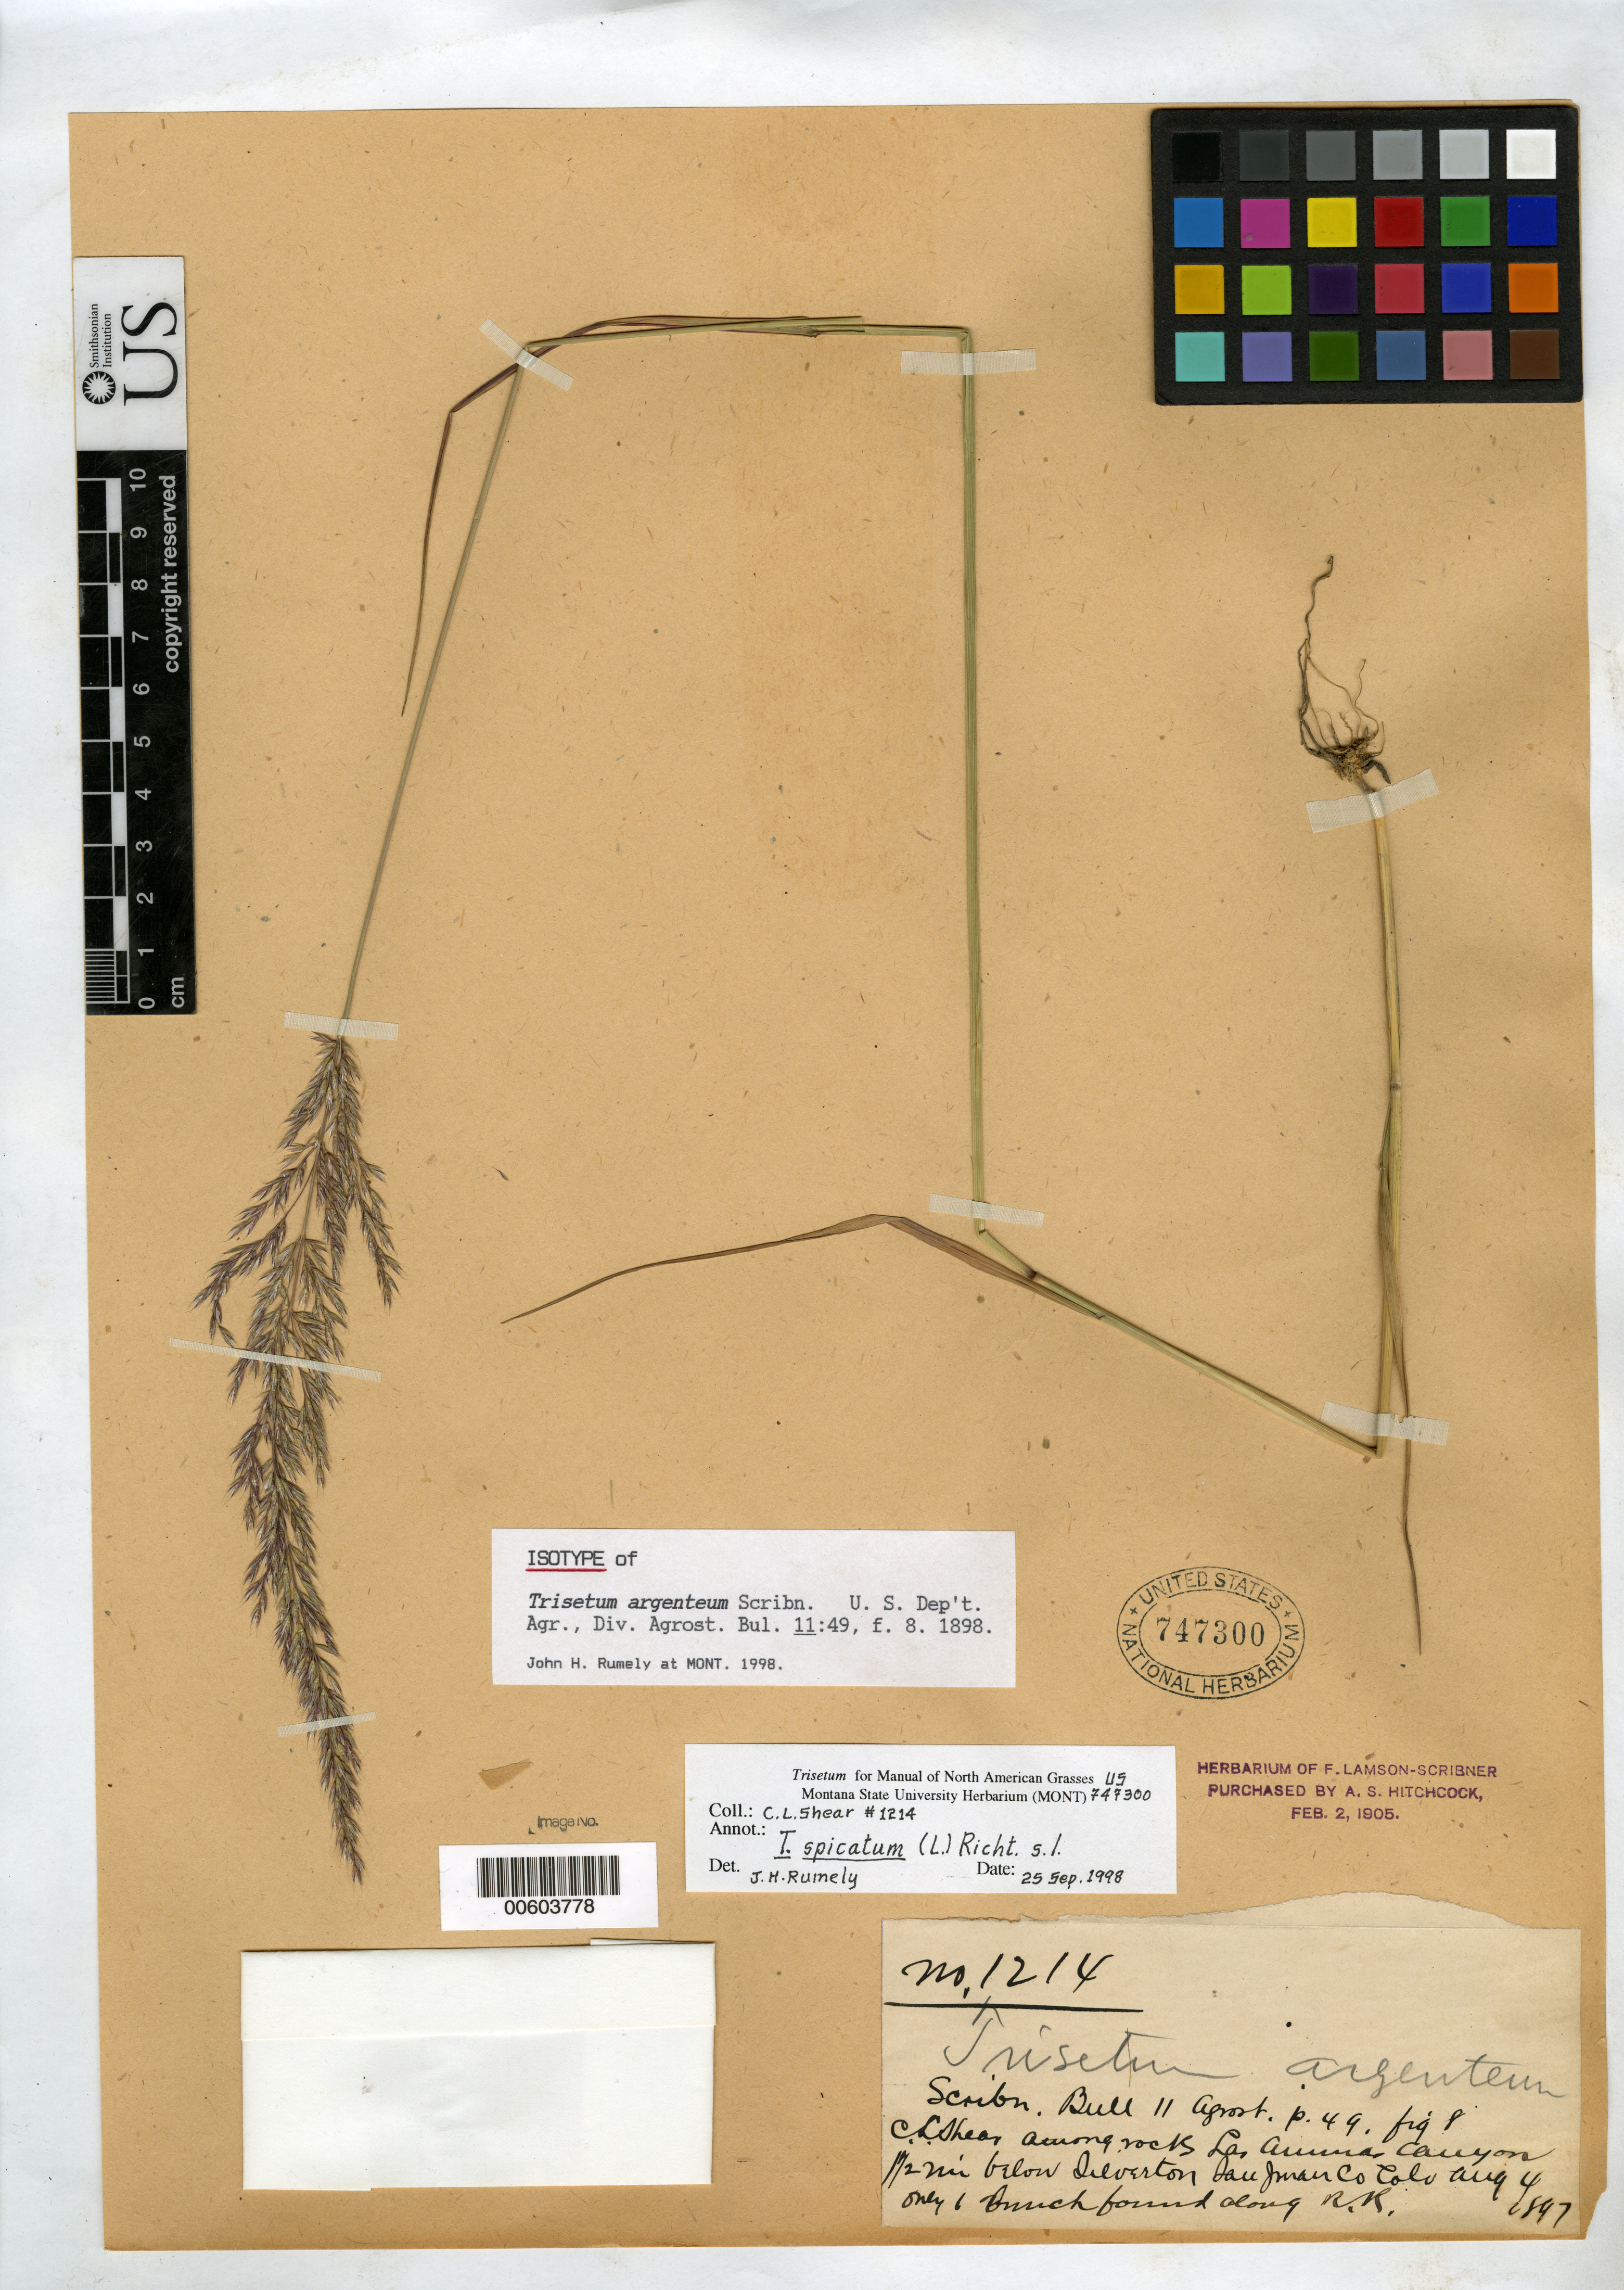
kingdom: Plantae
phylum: Tracheophyta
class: Liliopsida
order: Poales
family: Poaceae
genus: Trisetum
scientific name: Trisetum argenteum Scribn., nom. illeg.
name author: Scribn.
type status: Type Collection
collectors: C. L. Shear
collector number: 1214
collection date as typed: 04 Aug 1897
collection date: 1897-08-04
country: United States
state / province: Colorado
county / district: San Juan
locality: Near Silverton.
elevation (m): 2774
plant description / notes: Annotated as "isotype" by J.H. Rumely (1998), cited as "isotype" by Finot et al. 2005, Sida 21(3): 1434. One of 4 duplicates at US, including 3 from the herbarium of F. Lamson-Scribner, none of which can be identified as "holotype". (Scribner annotated both 747298 & 747299 as "Co-type"; 747299 cited as "holotype" by Finot et al.)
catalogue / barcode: US 747300